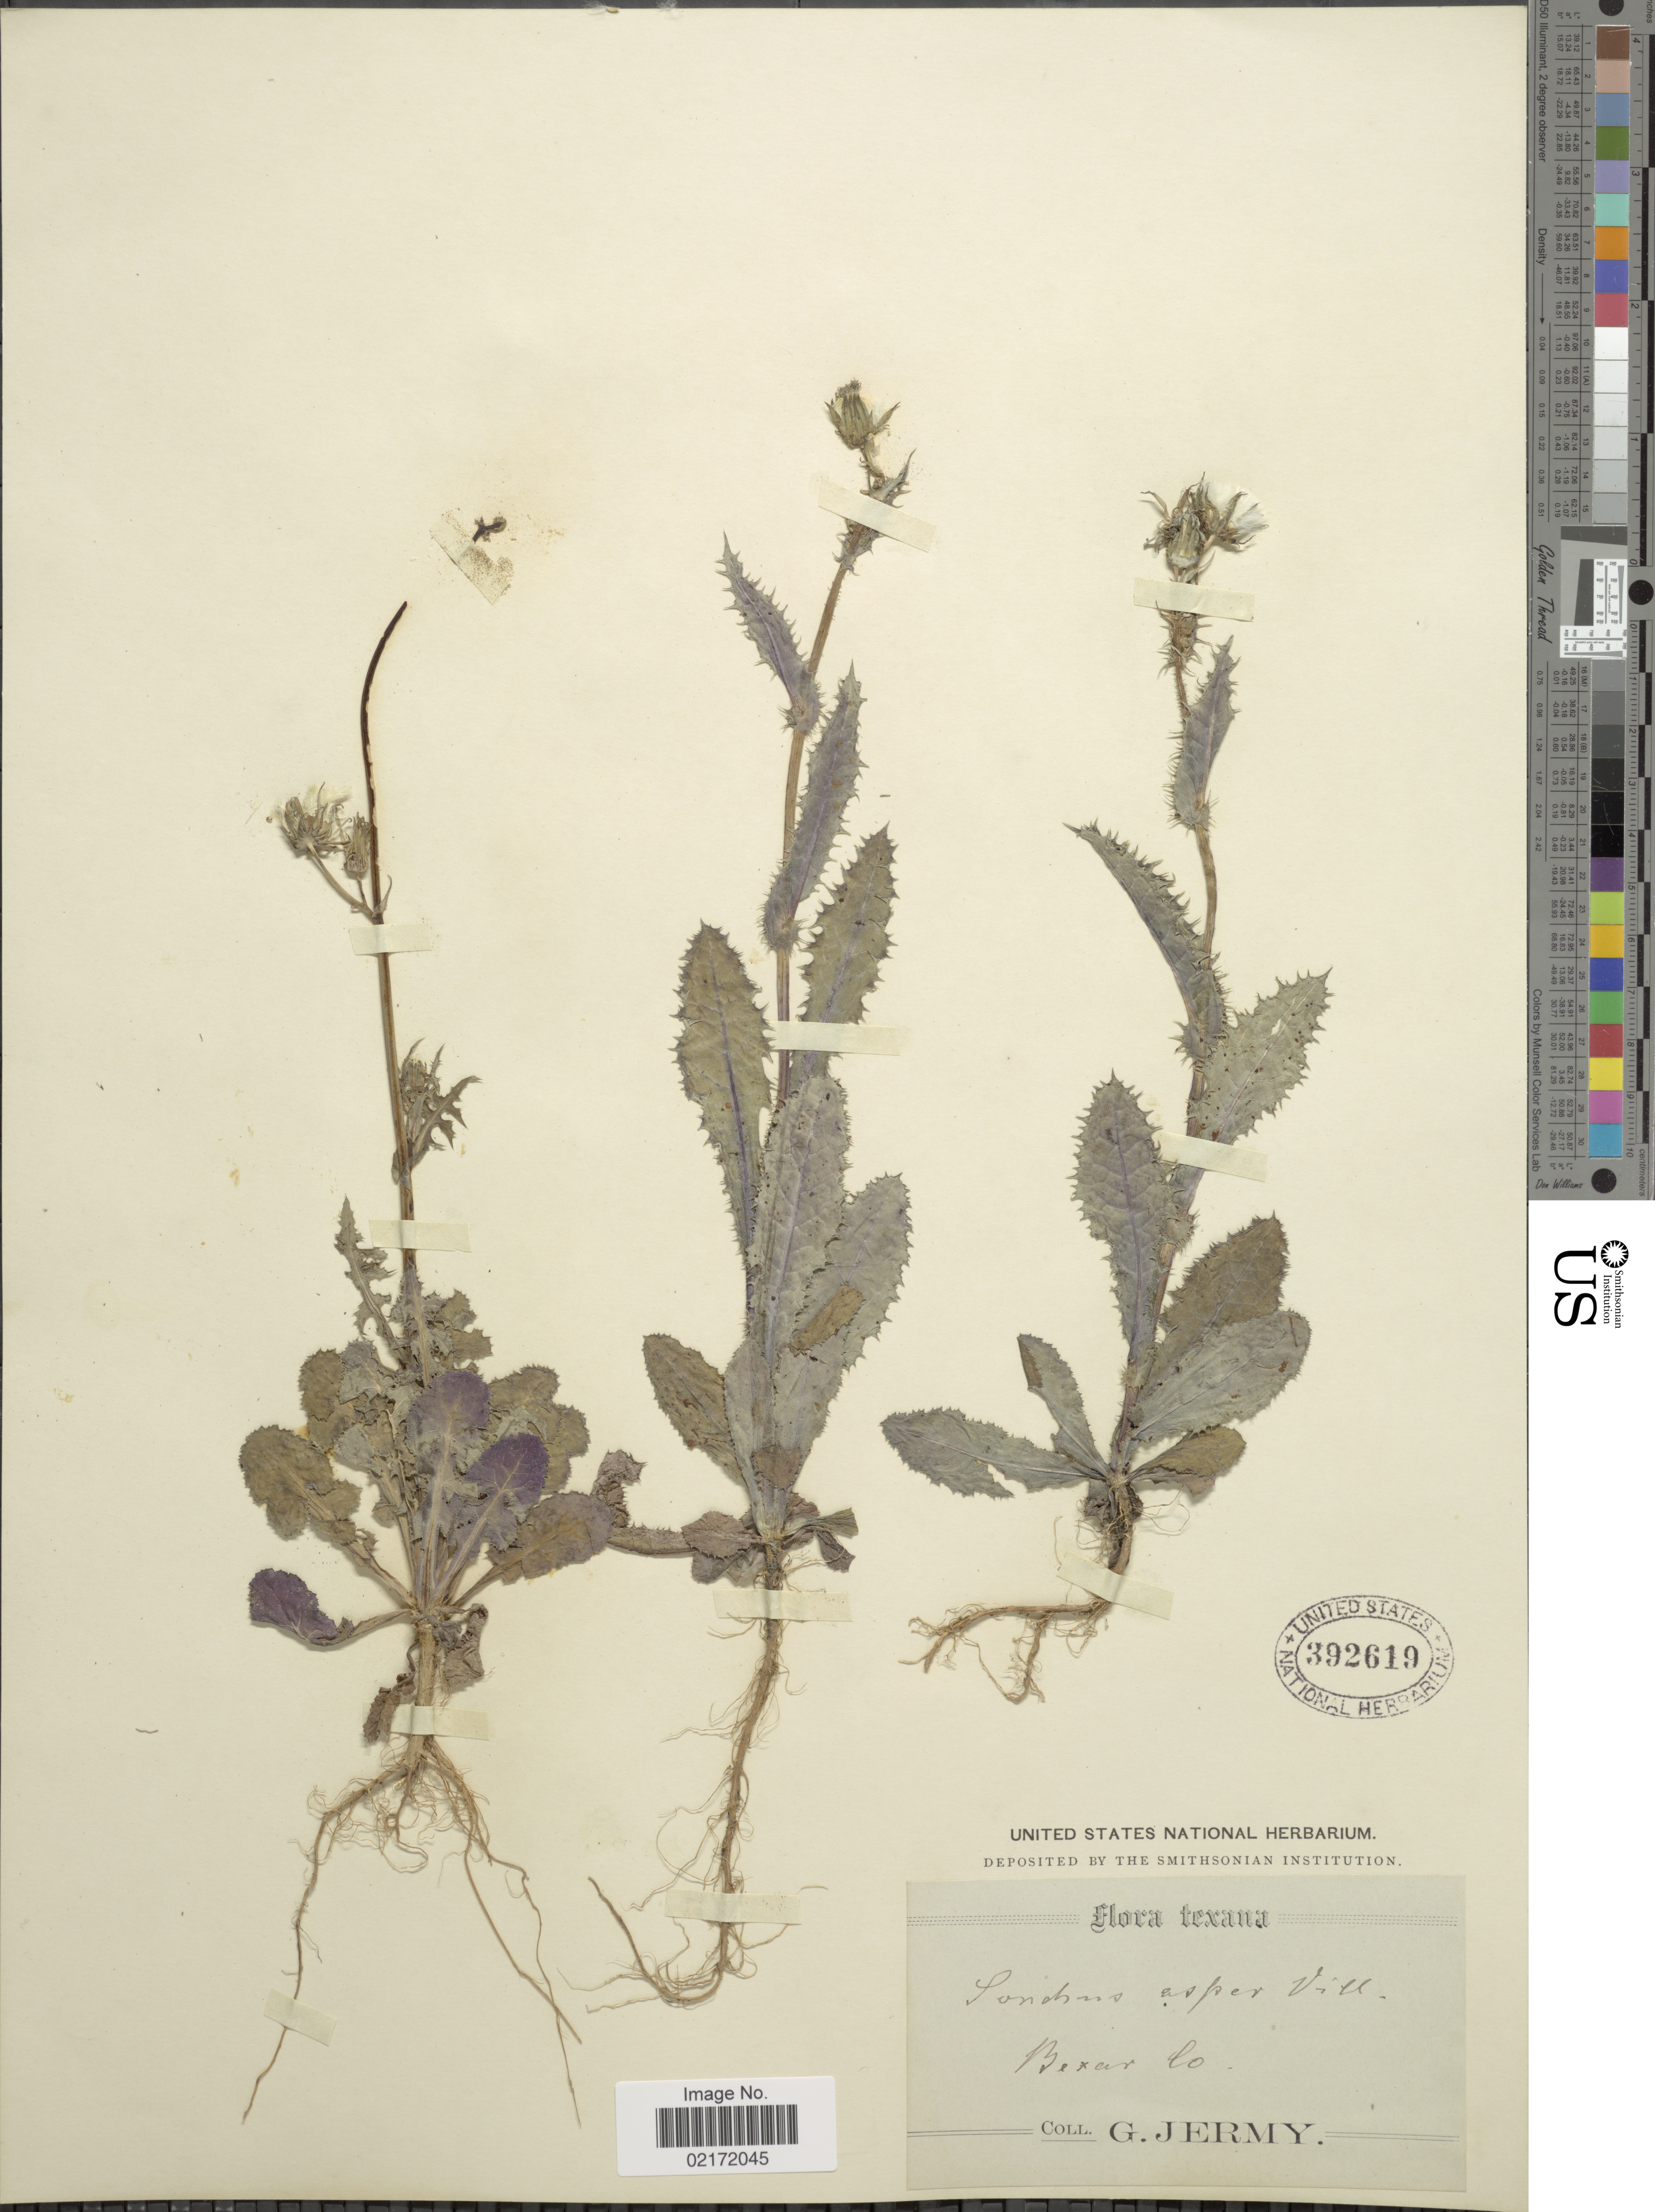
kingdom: Plantae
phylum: Tracheophyta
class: Magnoliopsida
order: Asterales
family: Asteraceae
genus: Sonchus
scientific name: Sonchus asper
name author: (L.) Hill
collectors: G. Jermy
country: United States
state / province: Texas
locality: Bexar Co.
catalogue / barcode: US 392619